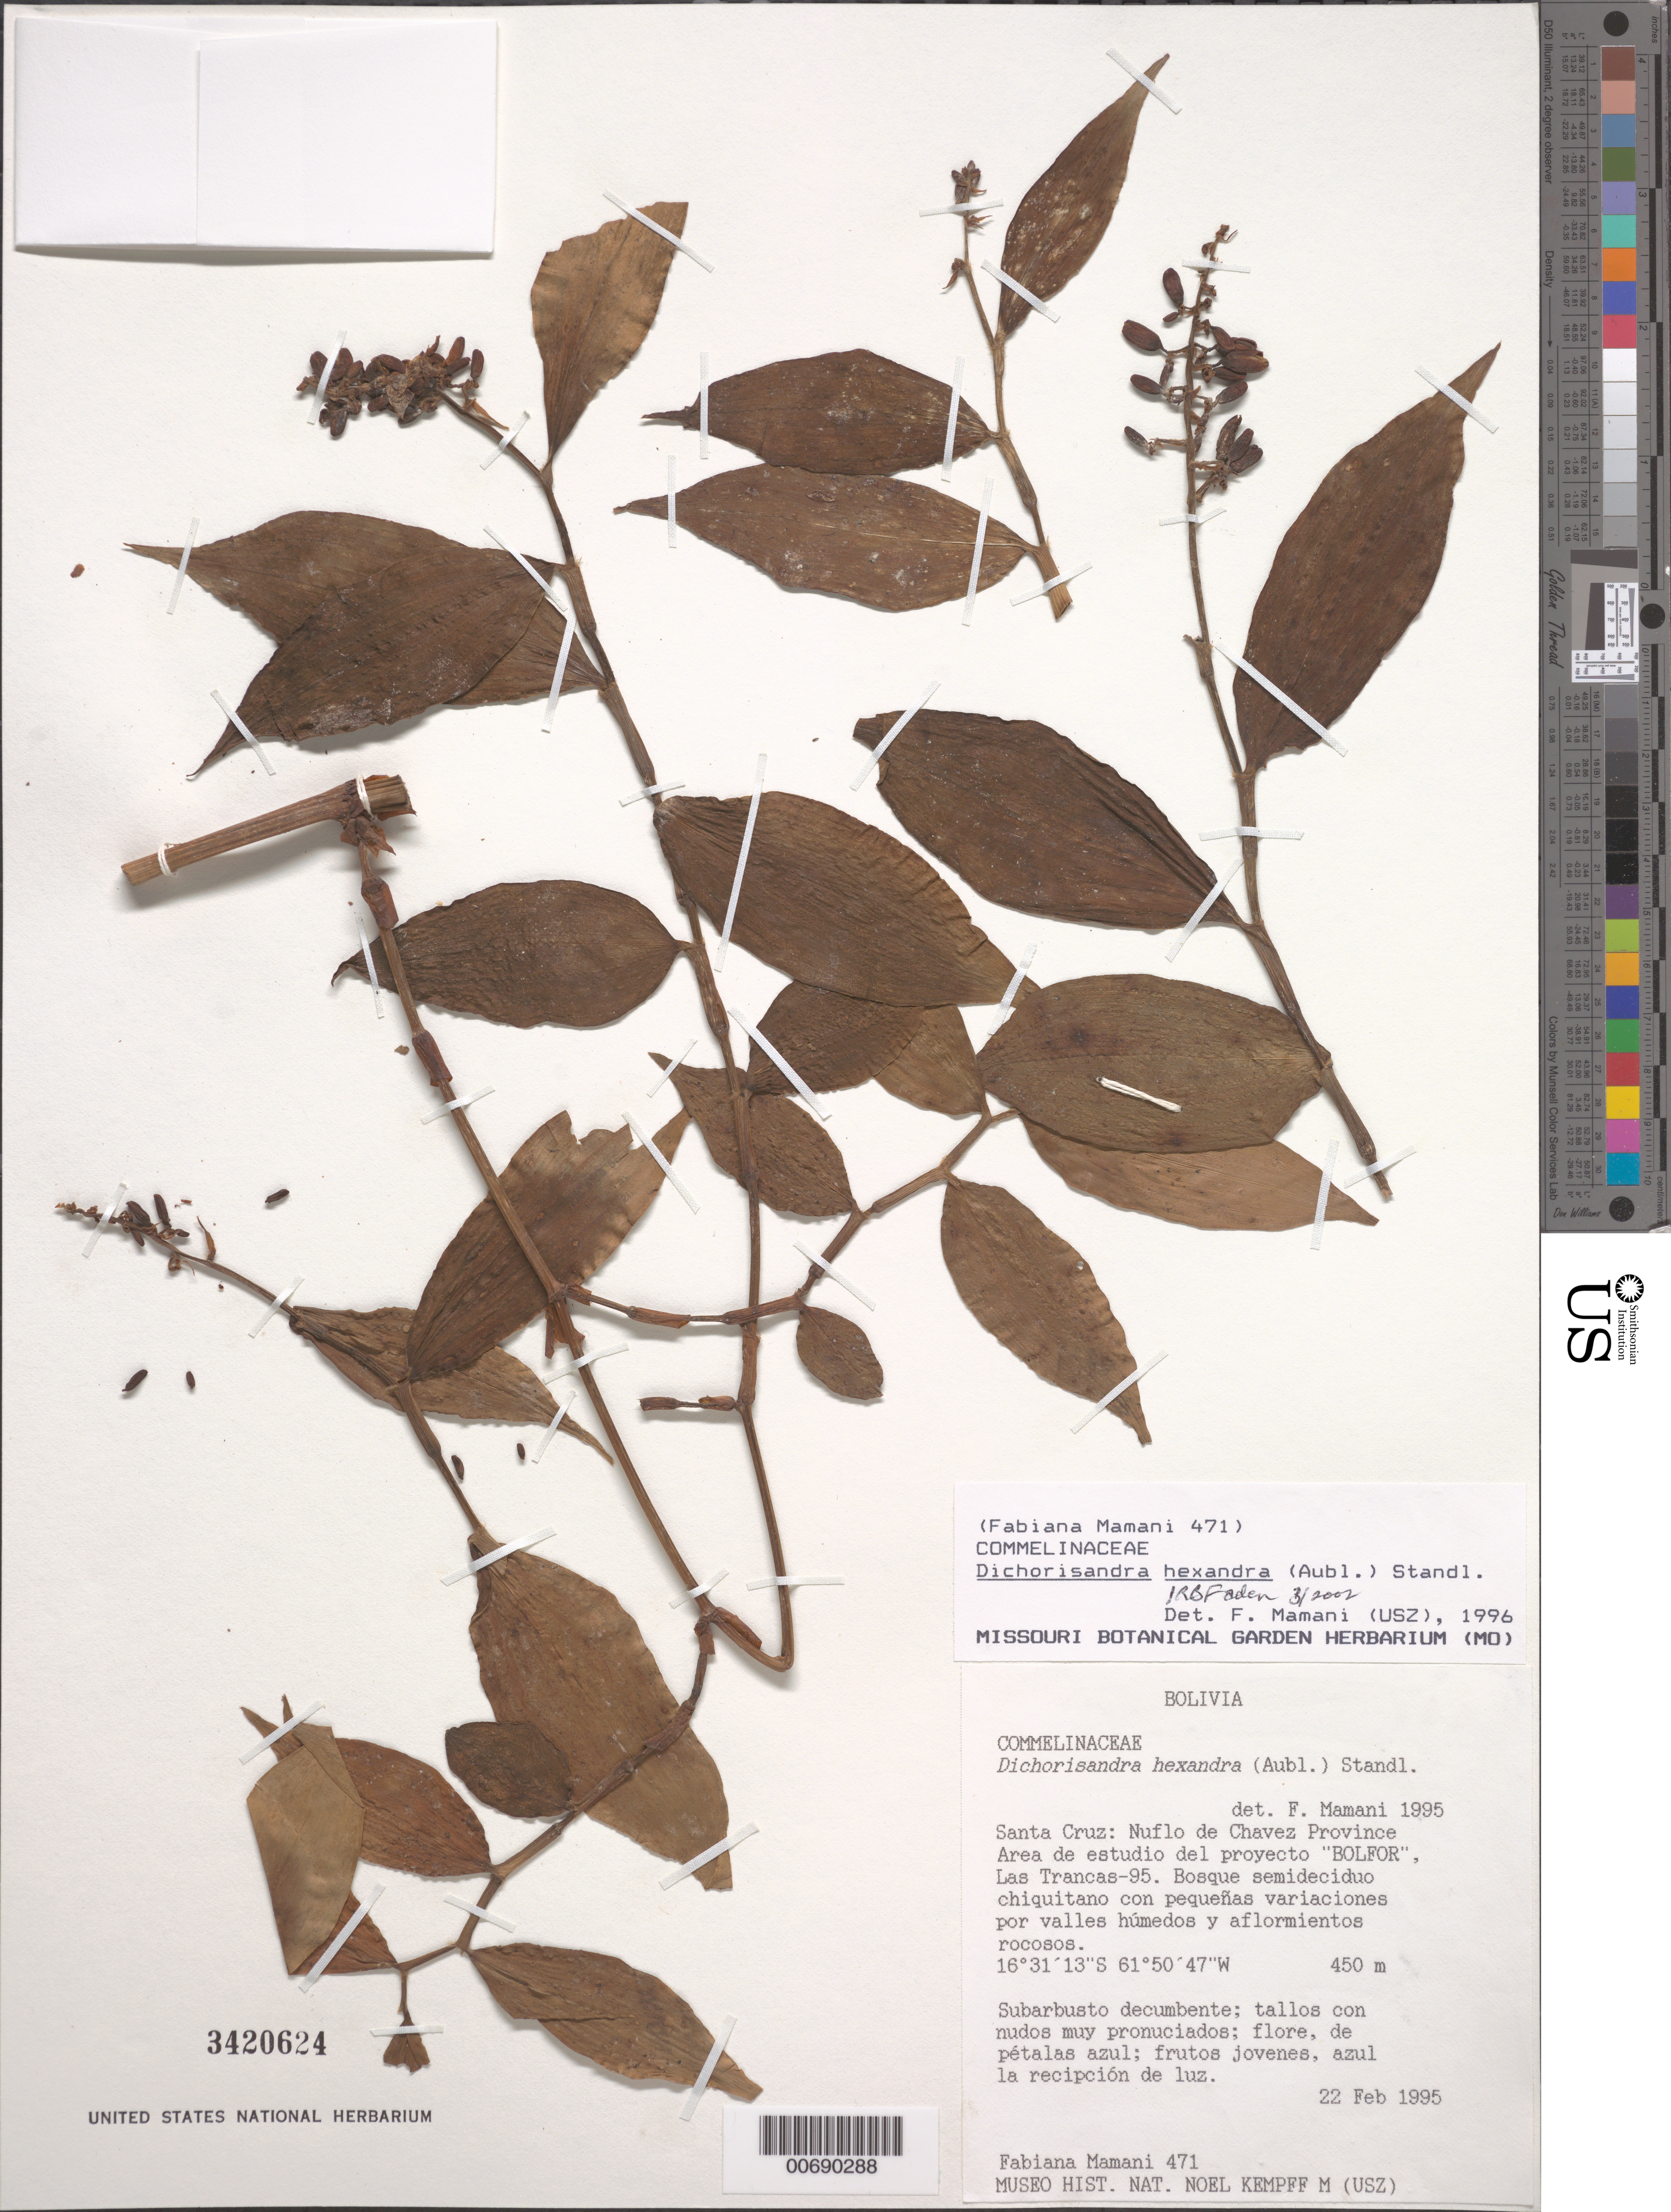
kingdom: Plantae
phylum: Tracheophyta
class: Liliopsida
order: Commelinales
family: Commelinaceae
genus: Dichorisandra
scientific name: Dichorisandra hexandra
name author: (Aubl.) Standl.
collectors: F. Mamani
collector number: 471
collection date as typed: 22 Feb 1995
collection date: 1995-02-22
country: Bolivia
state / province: Santa Cruz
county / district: Ñuflo de Chávez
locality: Bolfor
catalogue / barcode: US 3420624